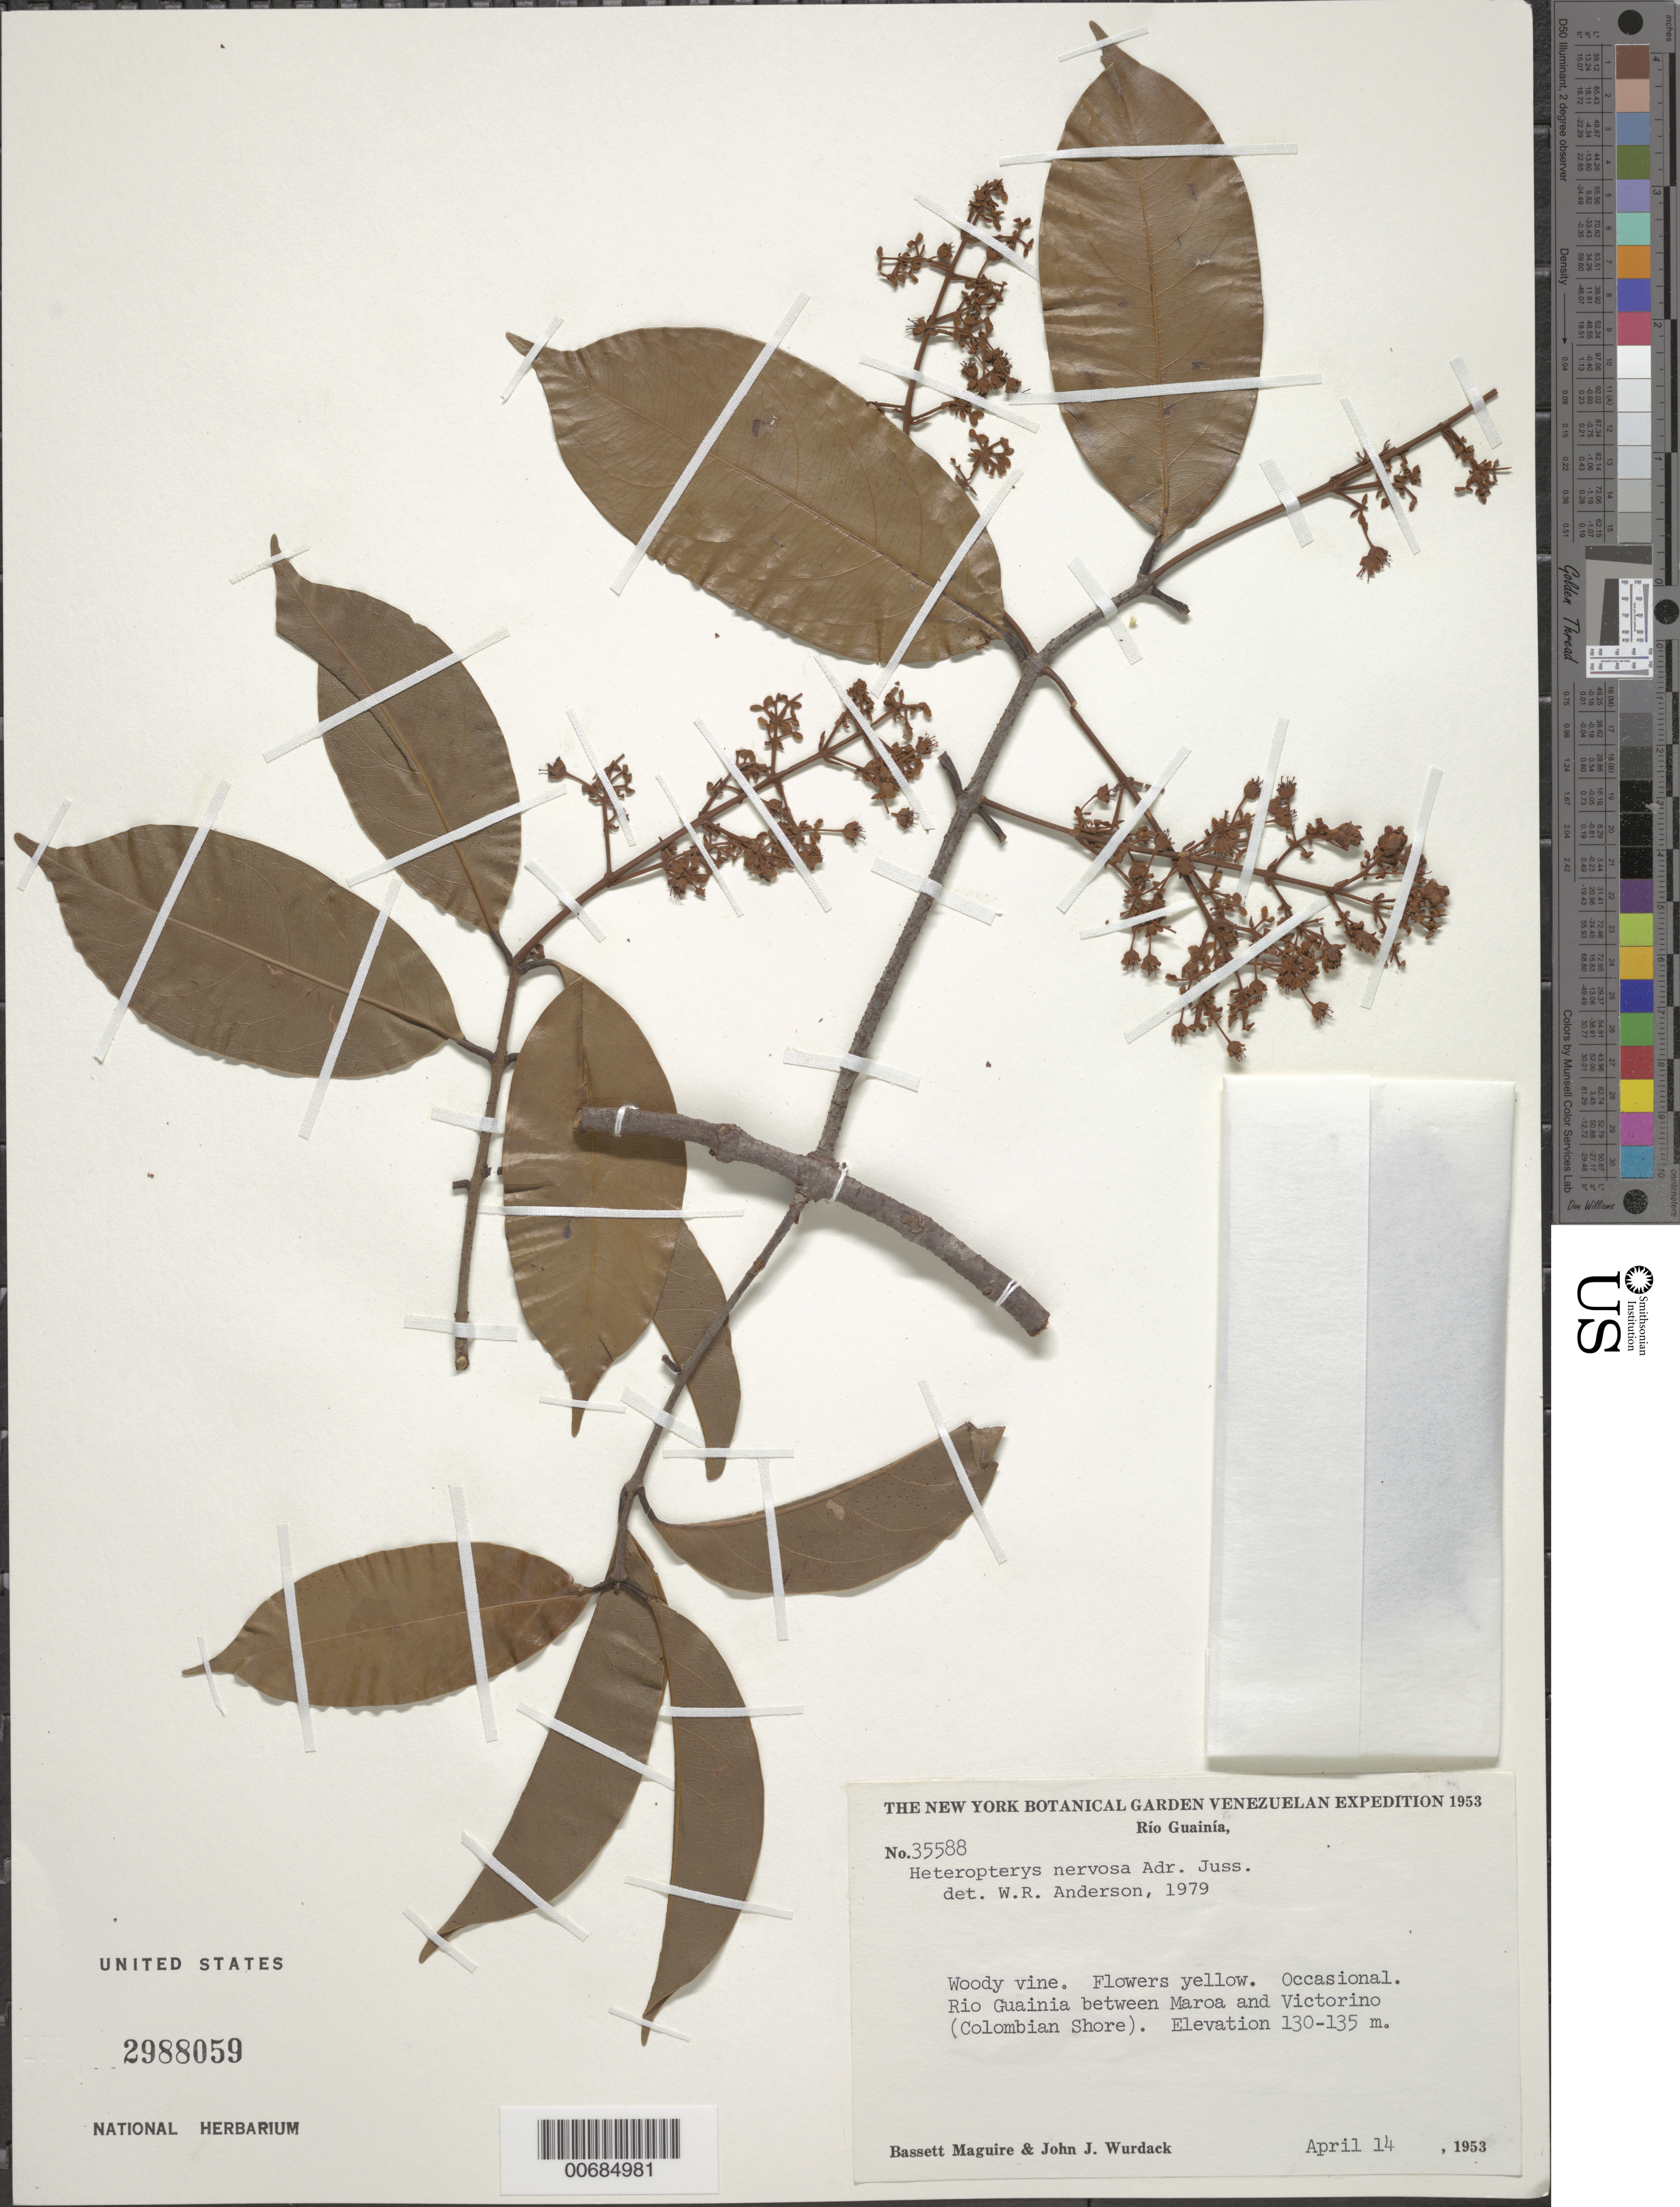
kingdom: Plantae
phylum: Tracheophyta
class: Magnoliopsida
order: Malpighiales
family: Malpighiaceae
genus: Heteropterys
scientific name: Heteropterys nervosa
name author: A. Juss.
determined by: Anderson, W. R., (MICH), University of Michigan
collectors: B. Maguire & J. J. Wurdack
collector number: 35588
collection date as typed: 14-Apr-53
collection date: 1953-04-14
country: Colombia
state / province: Guainia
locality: Río Guainía, betw. Maroa & Victoríon (Colombian shore)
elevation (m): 130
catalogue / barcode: US 2988059